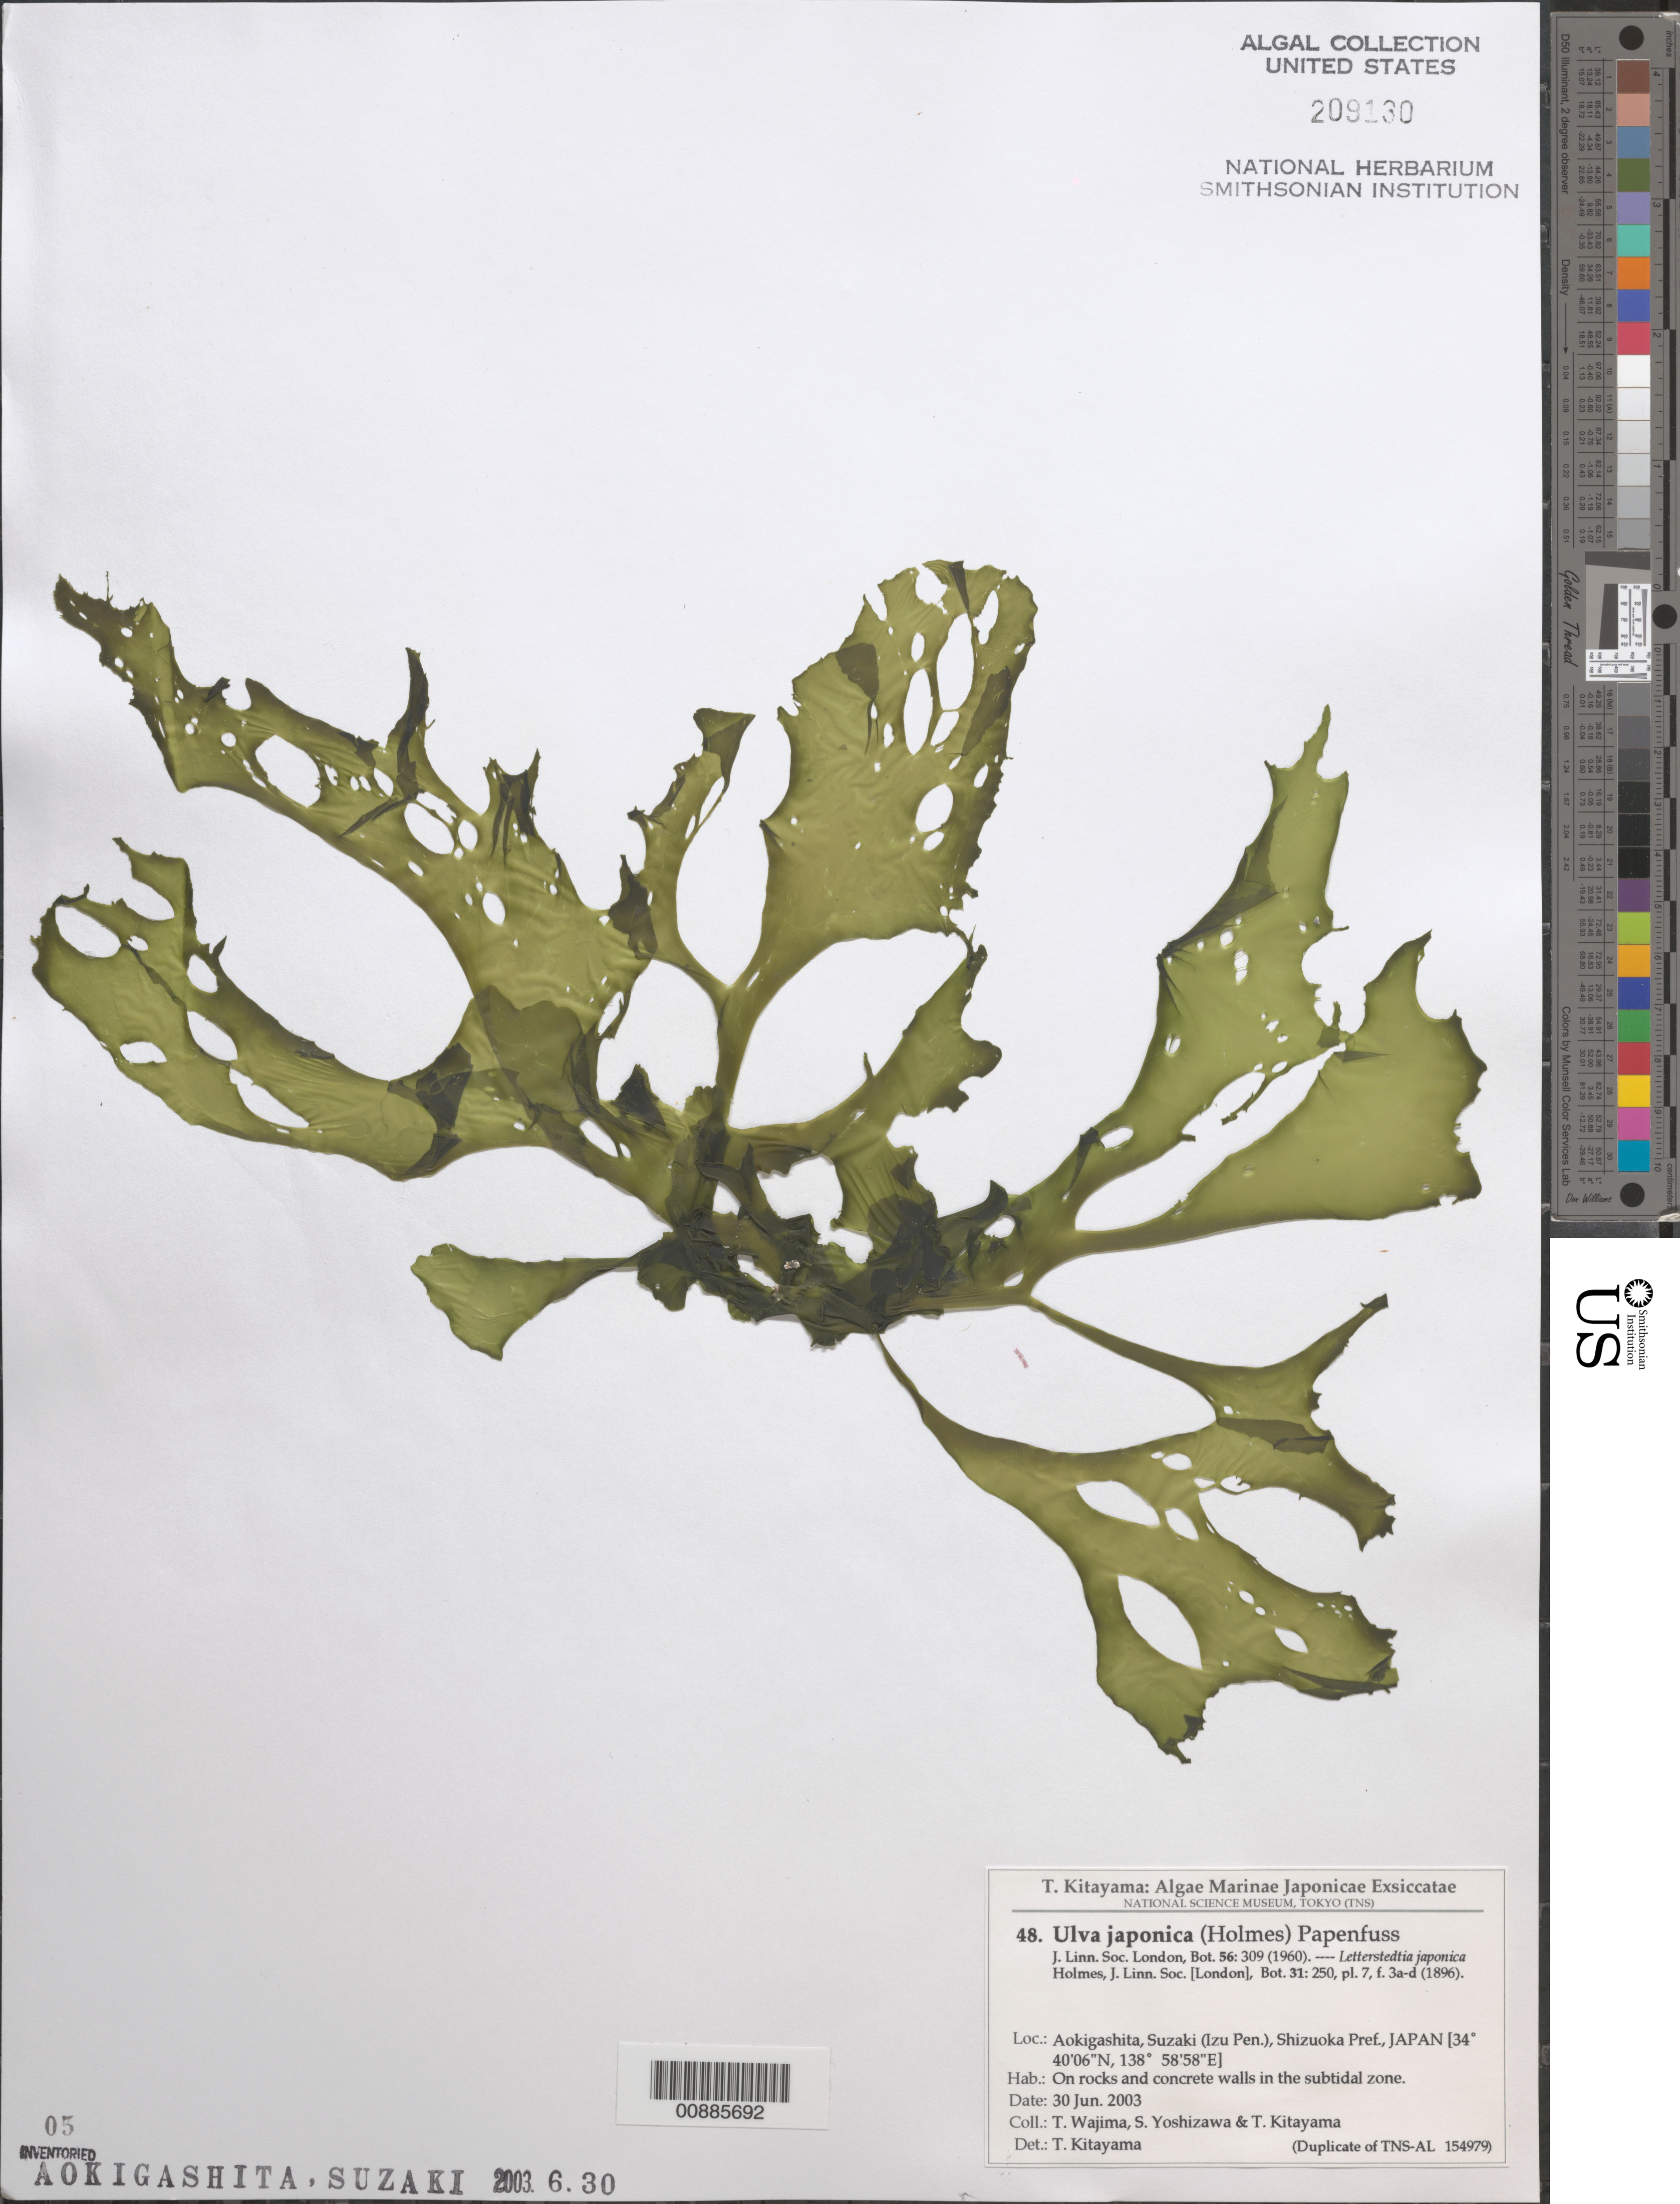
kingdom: Plantae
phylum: Chlorophyta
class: Ulvophyceae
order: Ulvales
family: Ulvaceae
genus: Umbraulva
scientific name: Umbraulva japonica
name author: (E.M. Holmes) Bae & I.K. Lee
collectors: T. Wajima, S. Yoshizawa & T. Kitayama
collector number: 48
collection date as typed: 30 Jun 2003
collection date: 2003-06-30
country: Japan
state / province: Sizuoka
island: Honshu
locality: Aokigashita, Suzaki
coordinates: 34 40' 06" N, 138 58' 58" E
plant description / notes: Kitayama, T., Algae Marinae Japonicae Exsiccatae, Fasc. II (Nos. 26-50)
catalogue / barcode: US 209130